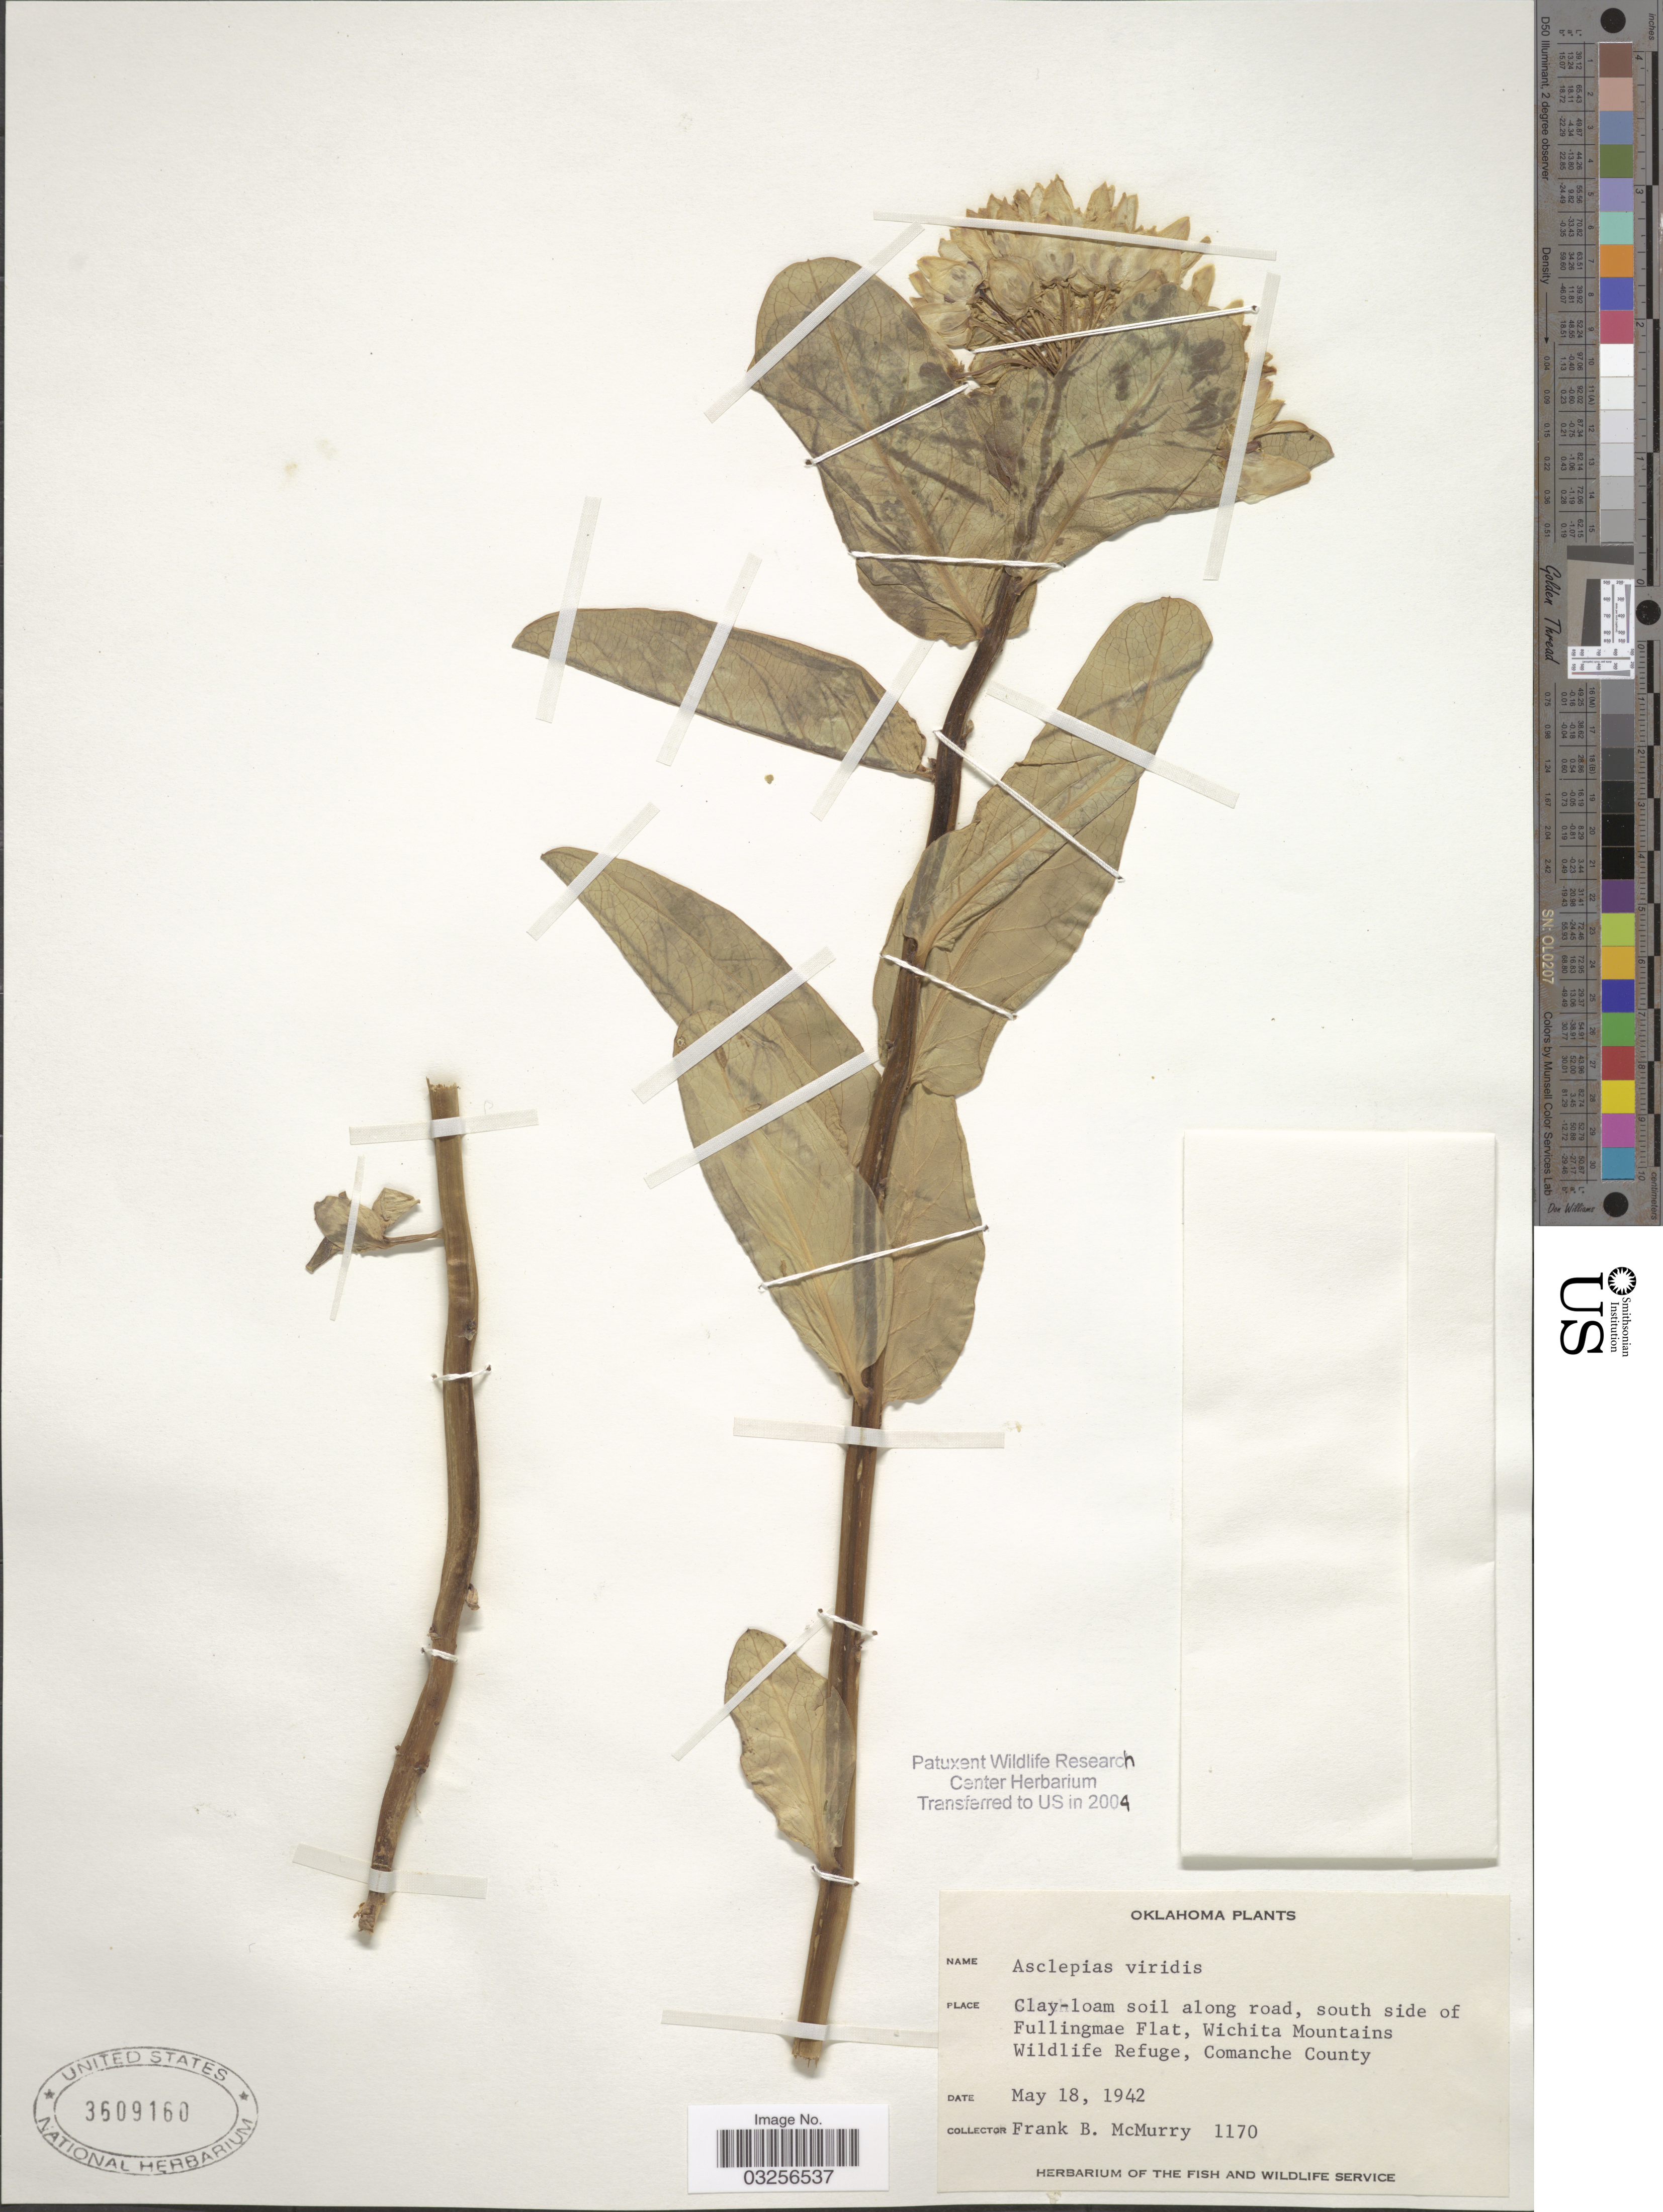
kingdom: Plantae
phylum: Tracheophyta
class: Magnoliopsida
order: Gentianales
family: Apocynaceae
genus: Asclepias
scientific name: Asclepias viridis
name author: Walter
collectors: F. B. McMurry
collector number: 1170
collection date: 1942-05-18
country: United States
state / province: Oklahoma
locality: Clay-loam soil along road, south side of Fullingmae Flat, Wichita Mountains Wildlife Refuge, Comanche County.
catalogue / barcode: US 3609160